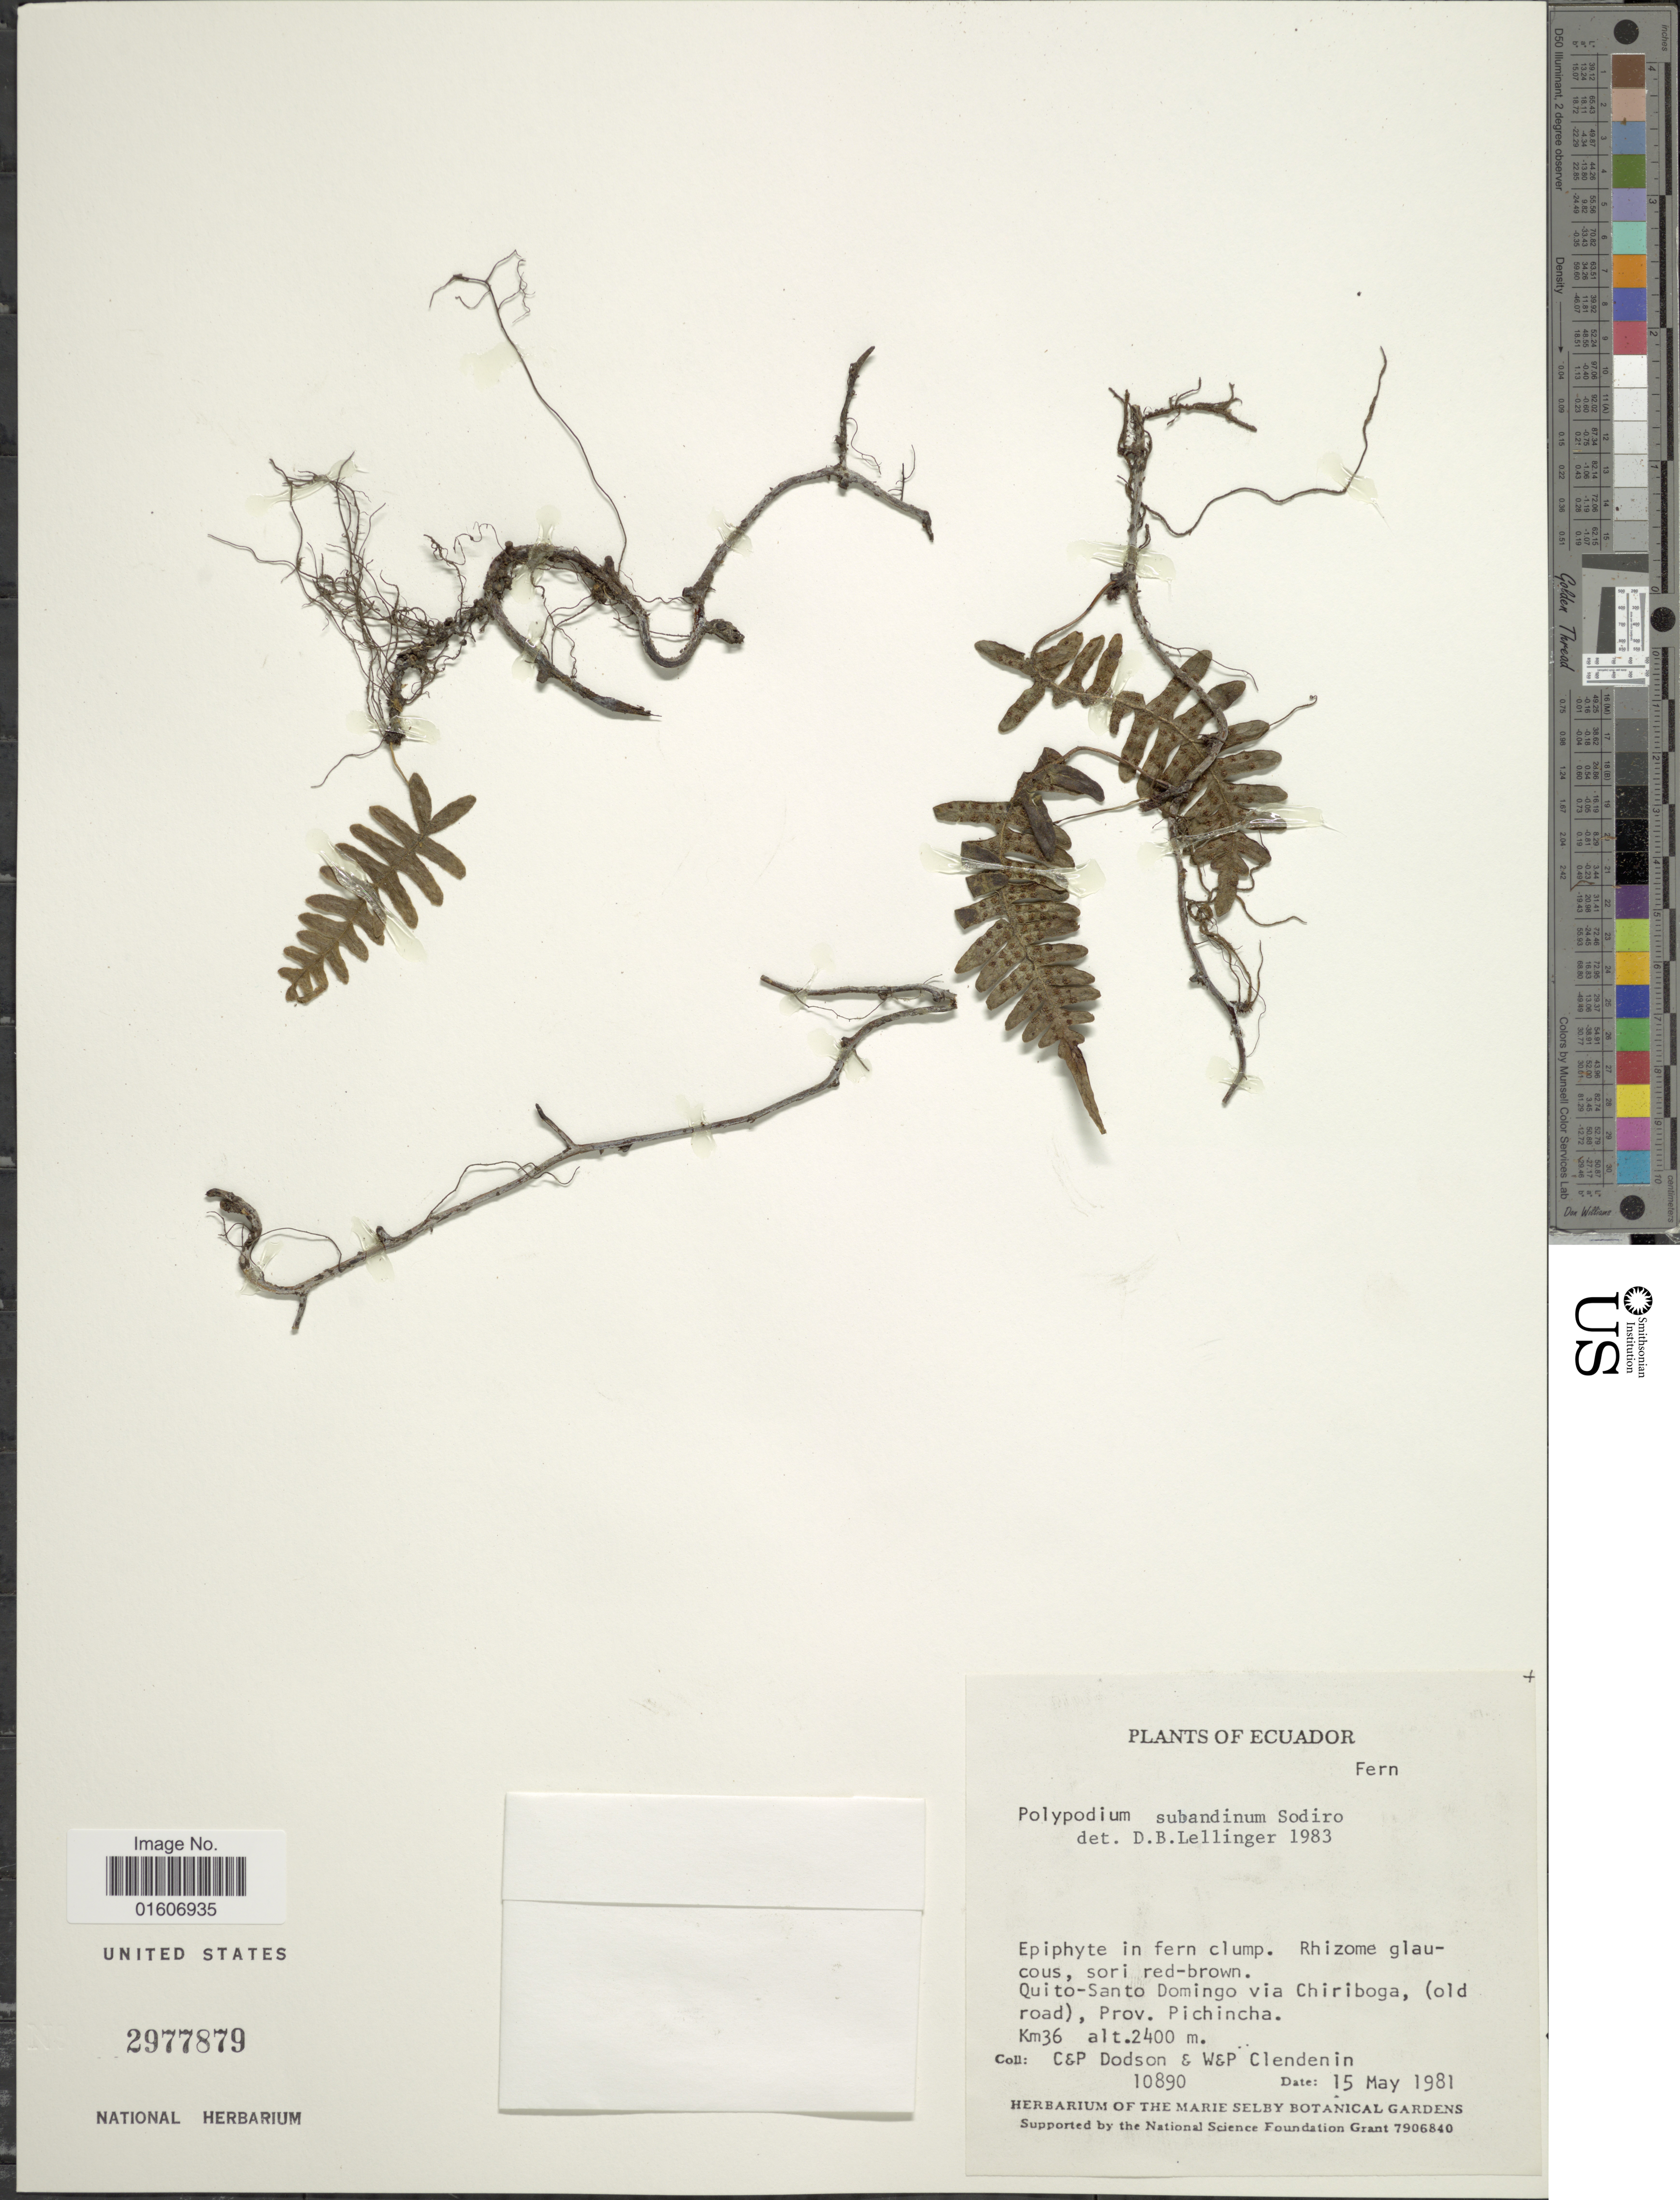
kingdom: Plantae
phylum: Tracheophyta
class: Polypodiopsida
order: Polypodiales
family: Polypodiaceae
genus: Serpocaulon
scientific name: Serpocaulon subandinum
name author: (Sod.) A.R. Sm.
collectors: C. Dodson, P. M. Dodson, W. Clendenin & P. Clendenin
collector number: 10890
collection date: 1981-05-15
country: Ecuador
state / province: Pichincha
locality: Quito-Santo Domingo via Chiriboga, (old road),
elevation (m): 2400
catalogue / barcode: US 2977879